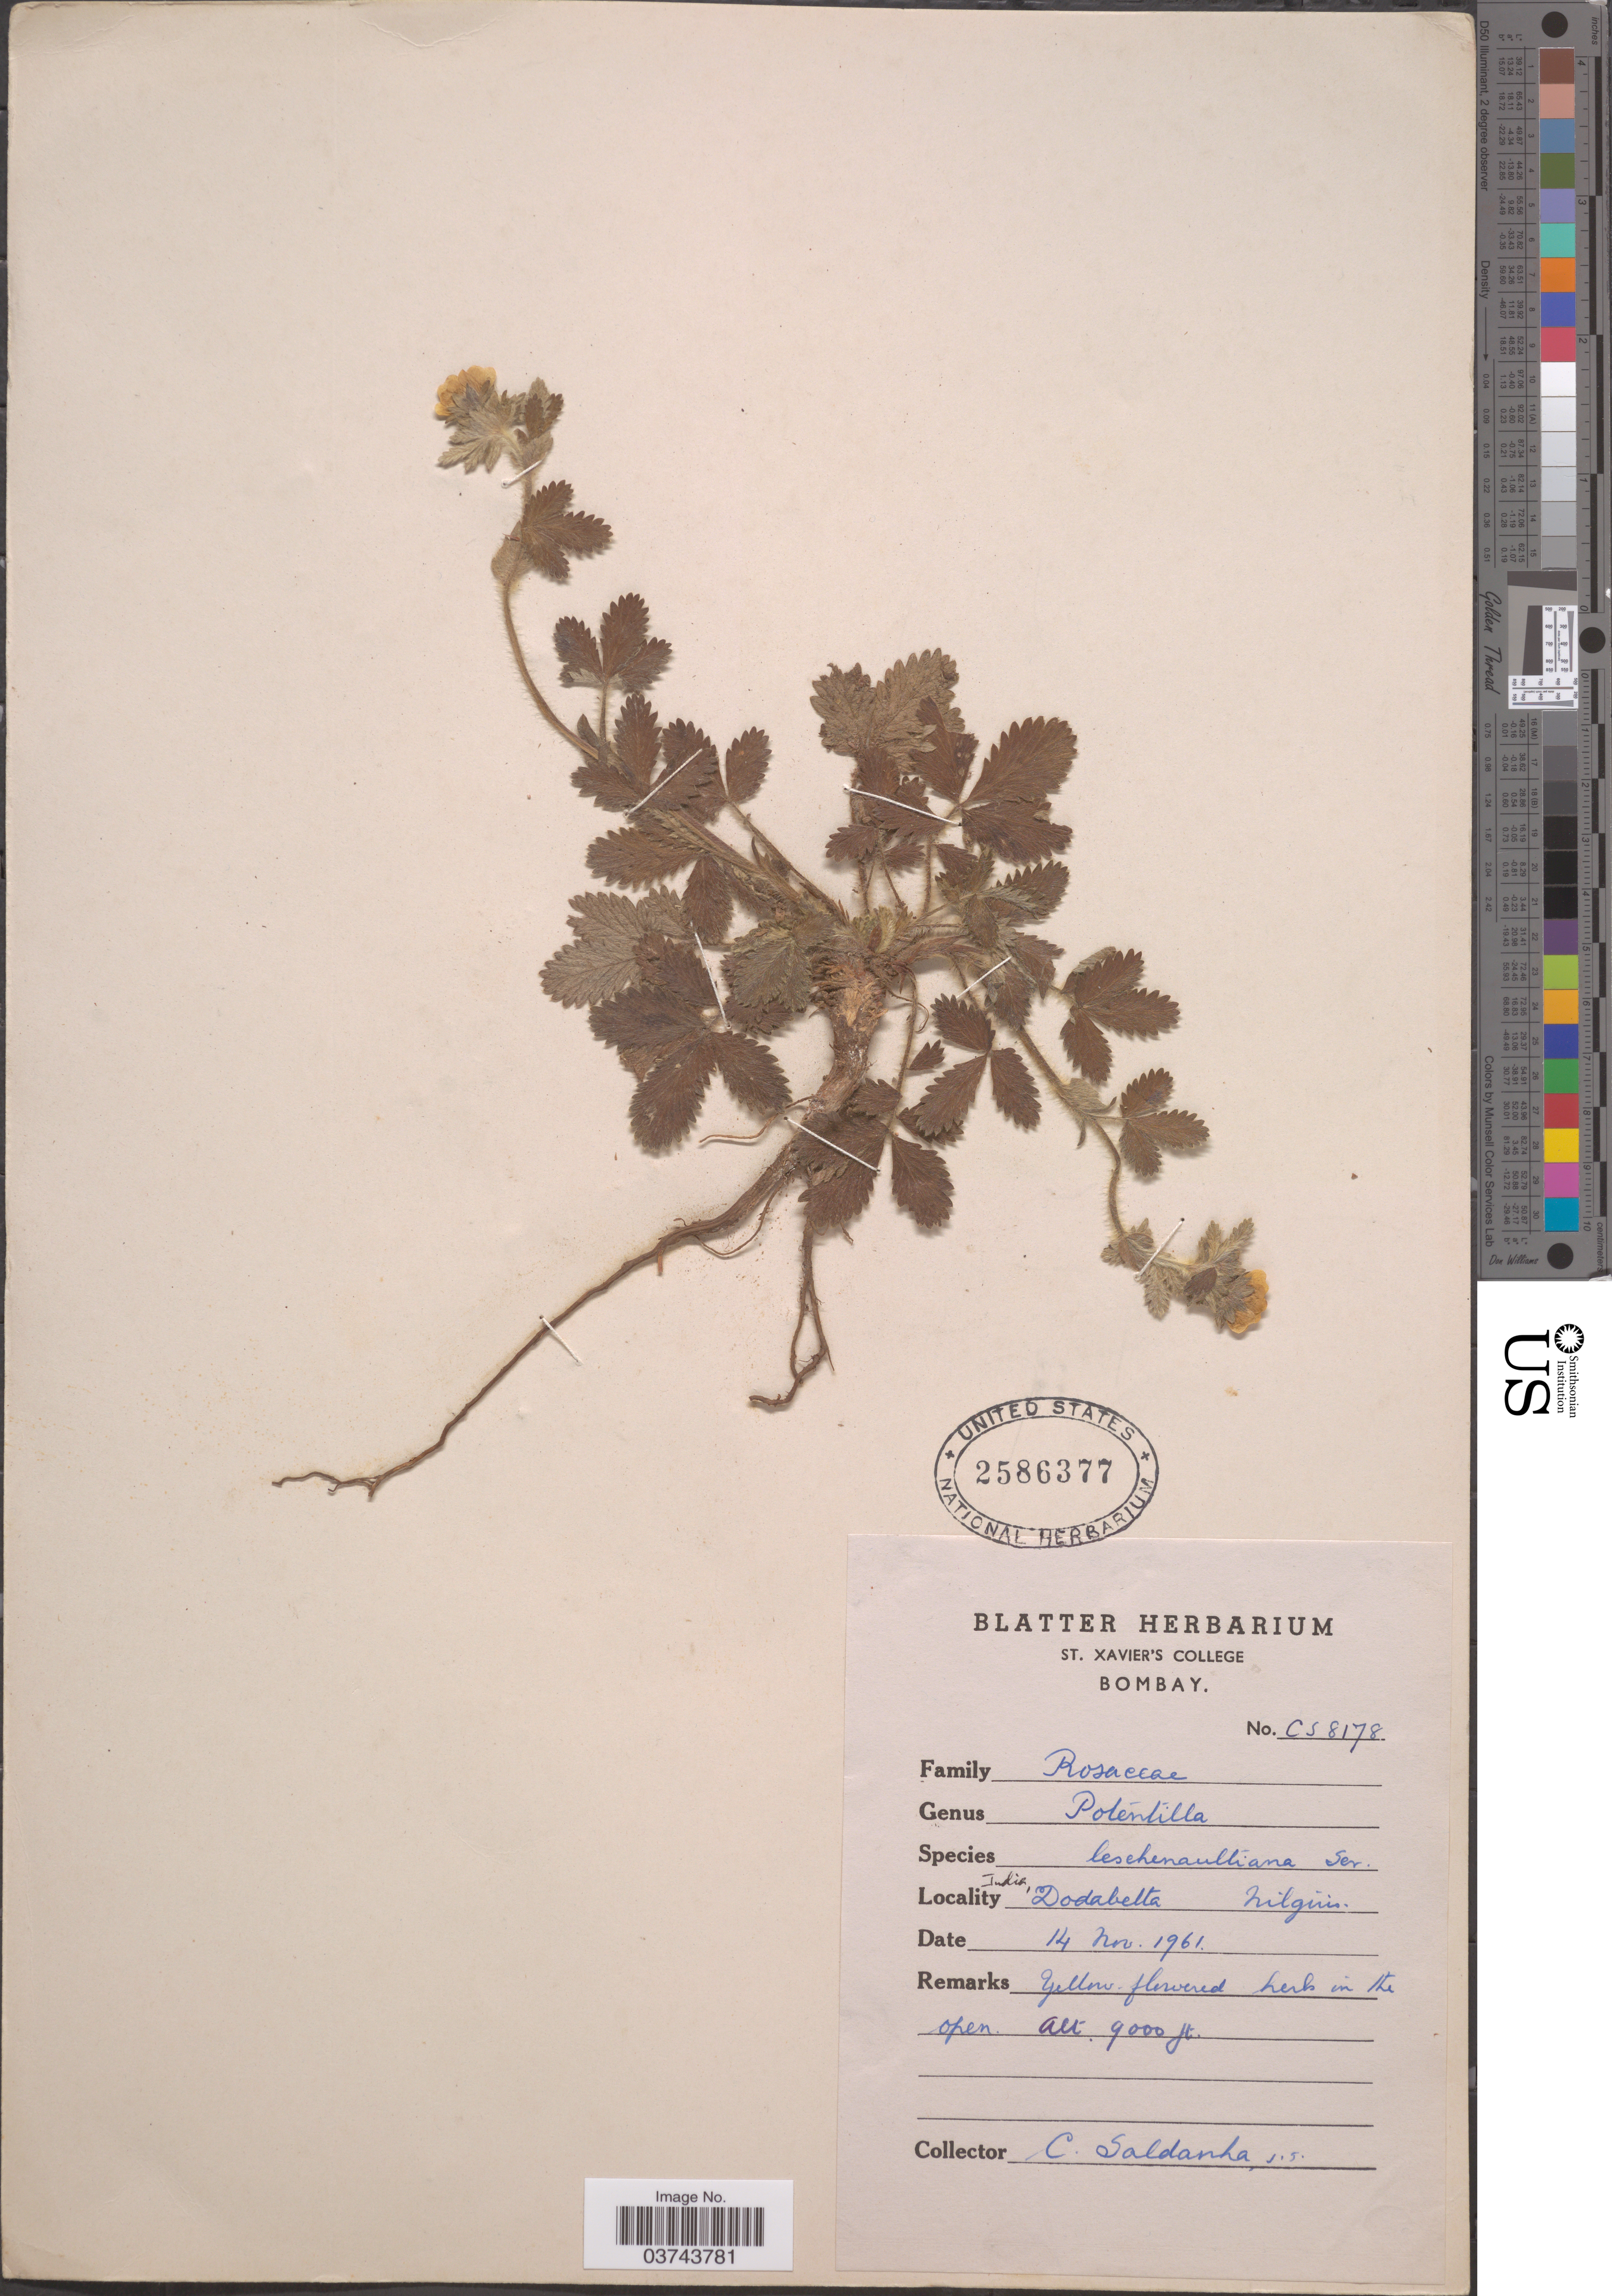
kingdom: Plantae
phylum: Tracheophyta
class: Magnoliopsida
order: Rosales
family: Rosaceae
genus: Potentilla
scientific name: Potentilla leschenaultiana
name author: Ser.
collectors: C. Saldanha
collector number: CS8178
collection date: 1961-11-14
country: India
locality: Dodabelta, Nilgiris.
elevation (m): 2743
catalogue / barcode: US 2586377